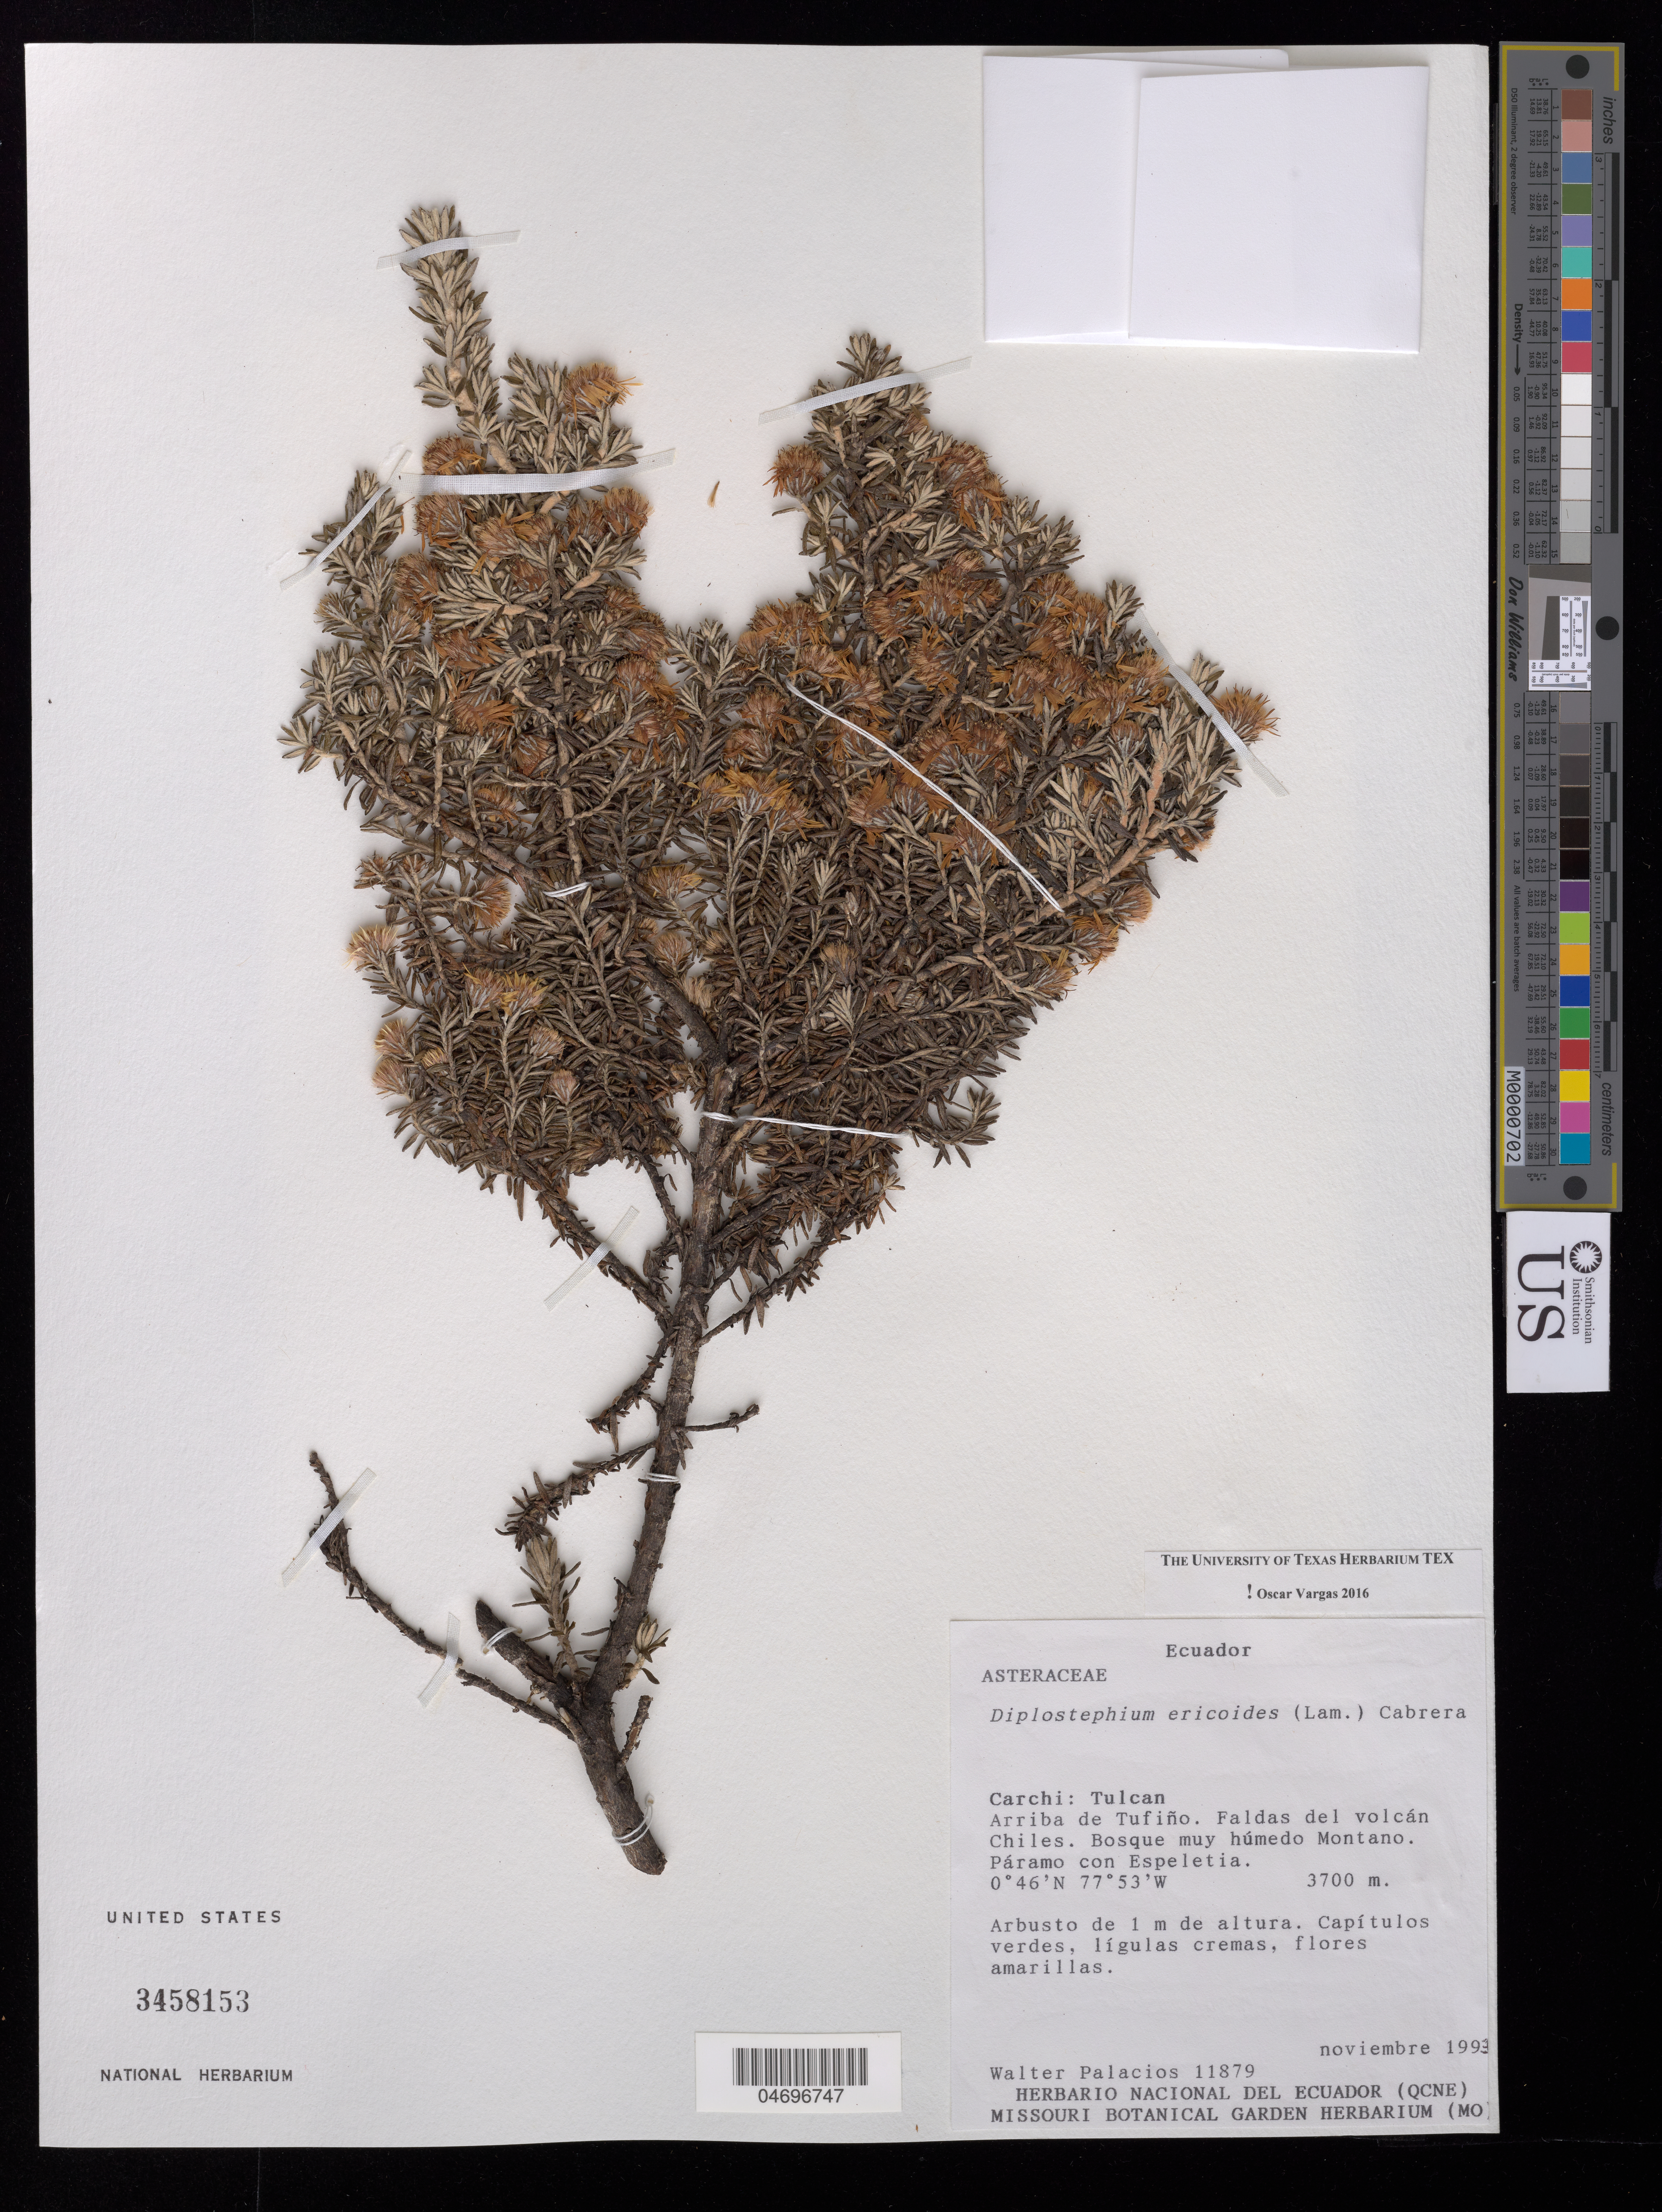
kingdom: Plantae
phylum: Tracheophyta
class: Magnoliopsida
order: Asterales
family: Asteraceae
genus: Diplostephium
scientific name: Diplostephium ericoides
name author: (Lam.) Cabrera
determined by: Vargas, Oscar M.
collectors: W. Palacios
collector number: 11879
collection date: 1993-11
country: Ecuador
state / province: Carchi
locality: Tulcan, Arriba de Tufino; faldas del volcan Chiles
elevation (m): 3700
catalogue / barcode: US 3458153